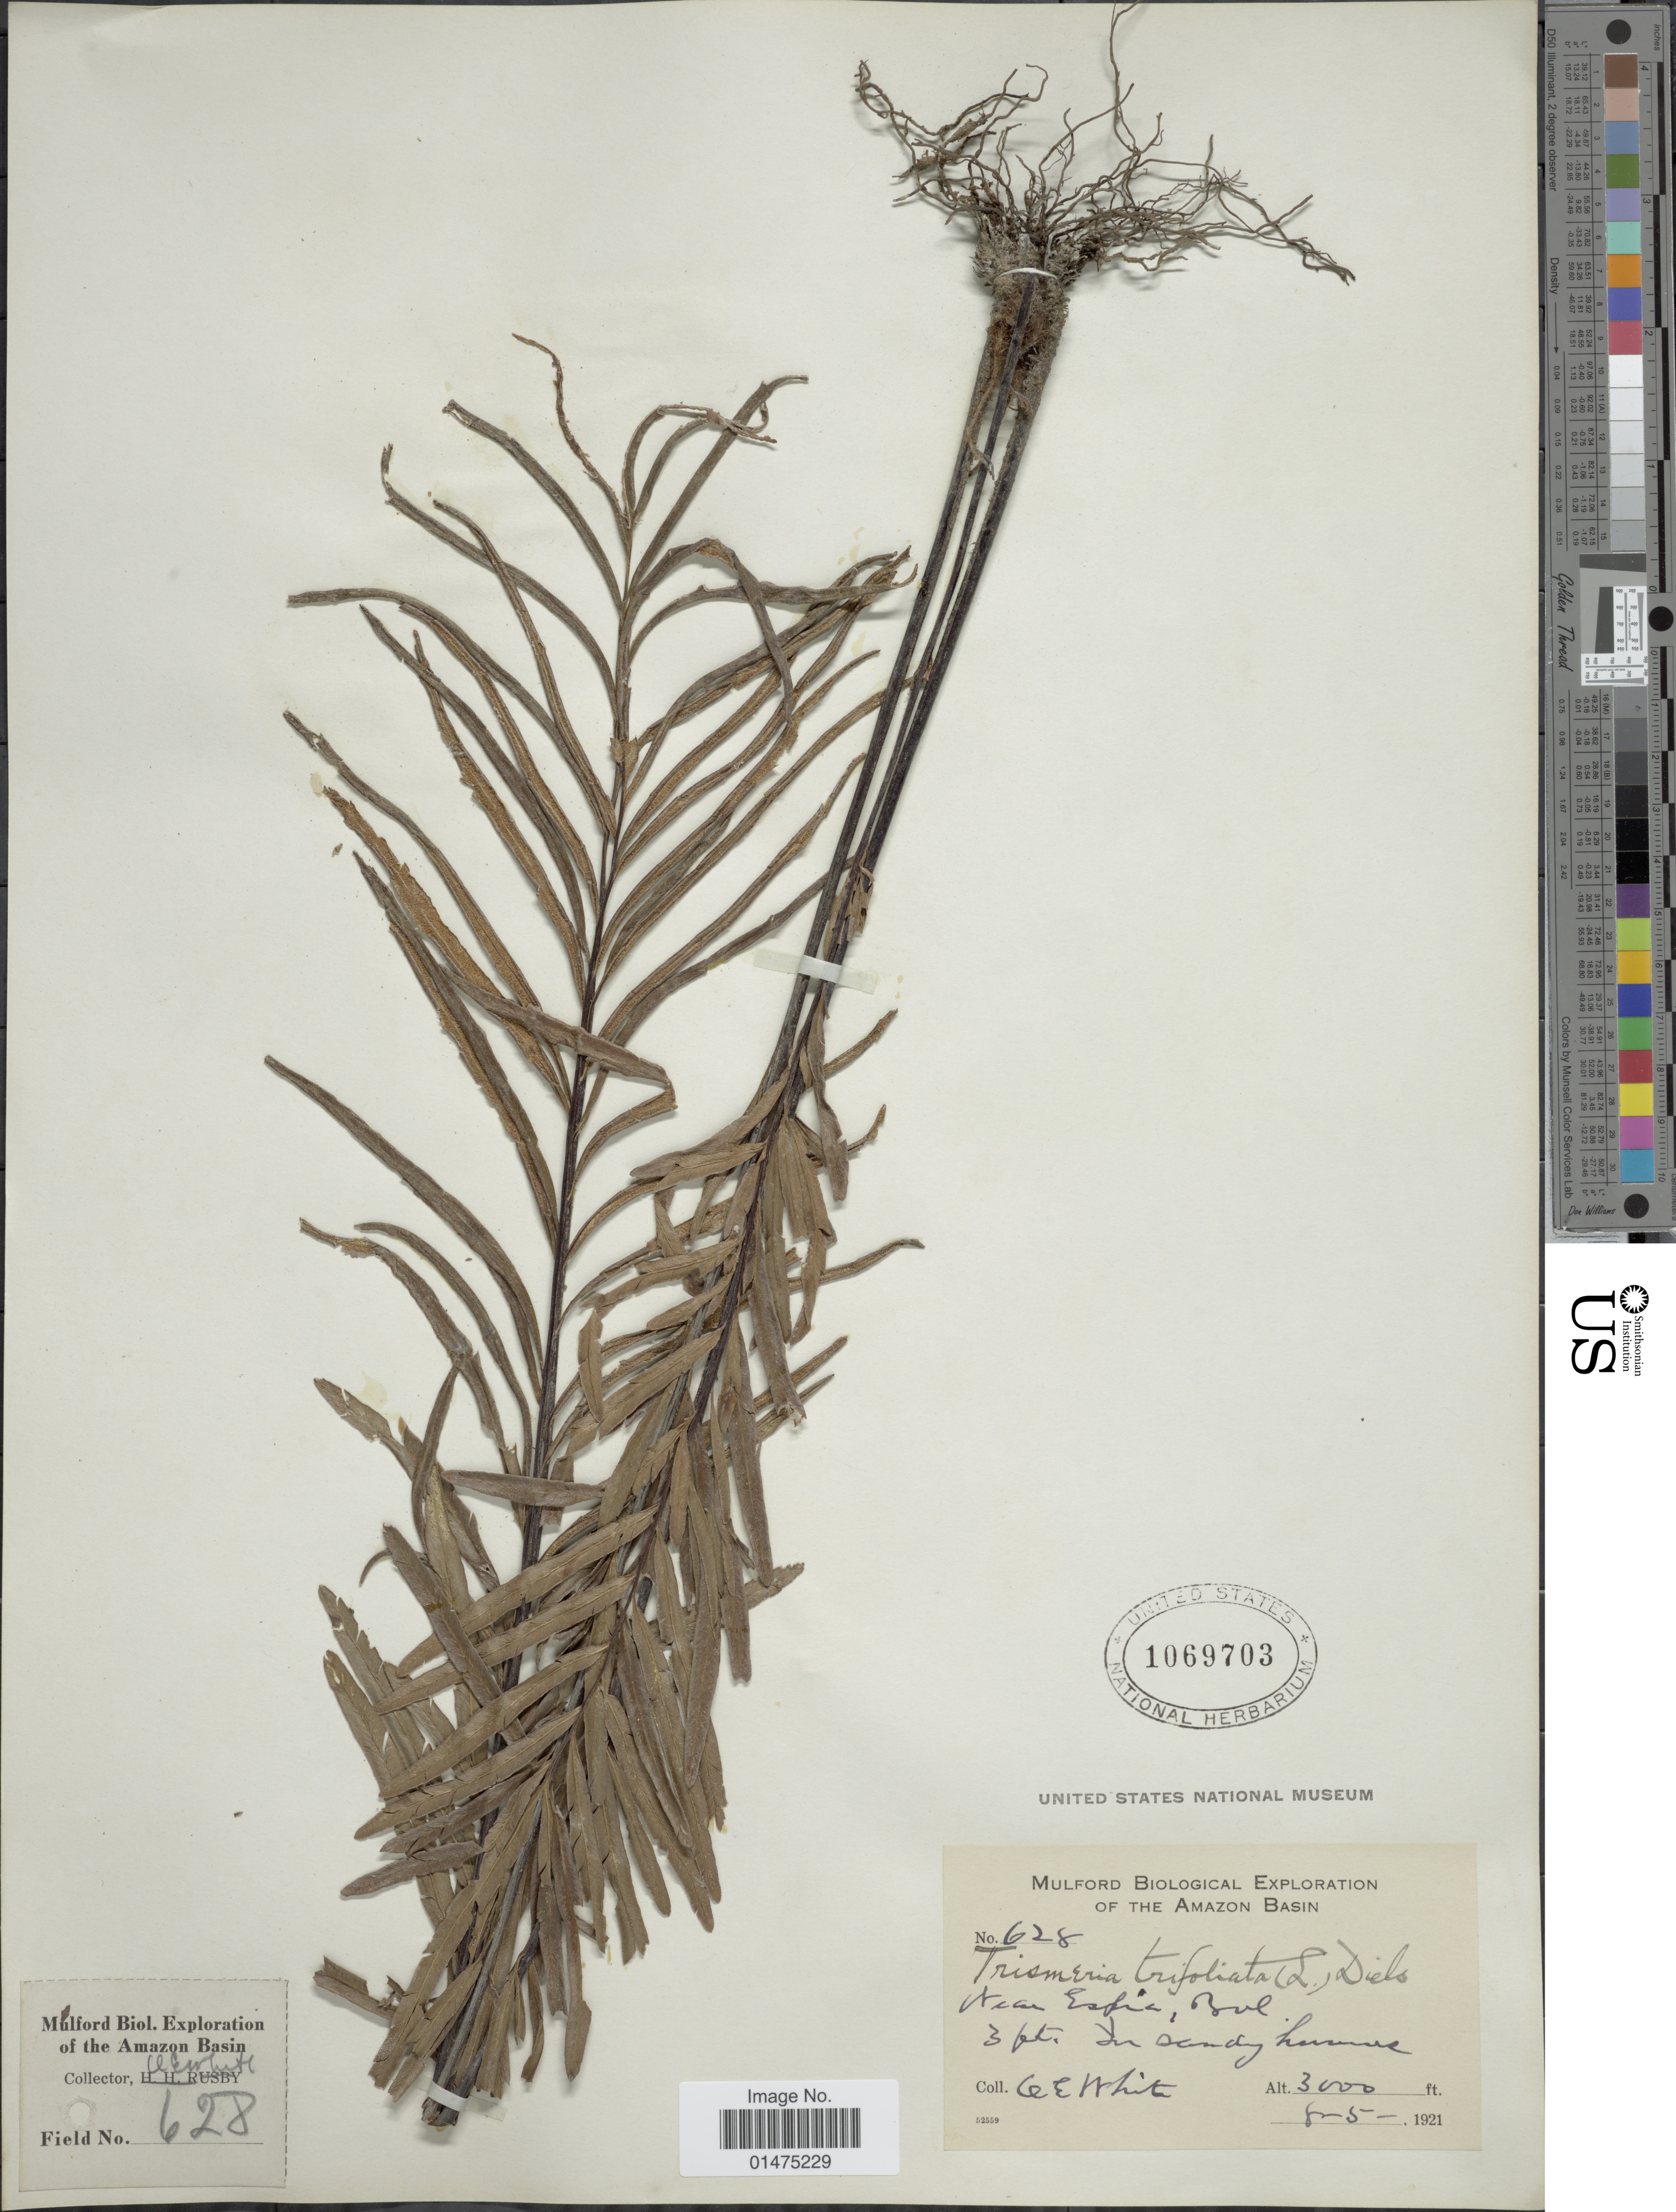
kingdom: Plantae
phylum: Tracheophyta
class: Polypodiopsida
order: Polypodiales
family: Pteridaceae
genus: Pityrogramma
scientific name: Pityrogramma trifoliata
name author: (L.) R.M. Tryon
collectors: O. E. White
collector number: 628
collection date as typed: Nov. 5, 1921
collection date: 1921-11-05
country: Bolivia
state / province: La Paz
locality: Near Espia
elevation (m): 914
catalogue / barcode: US 1069703